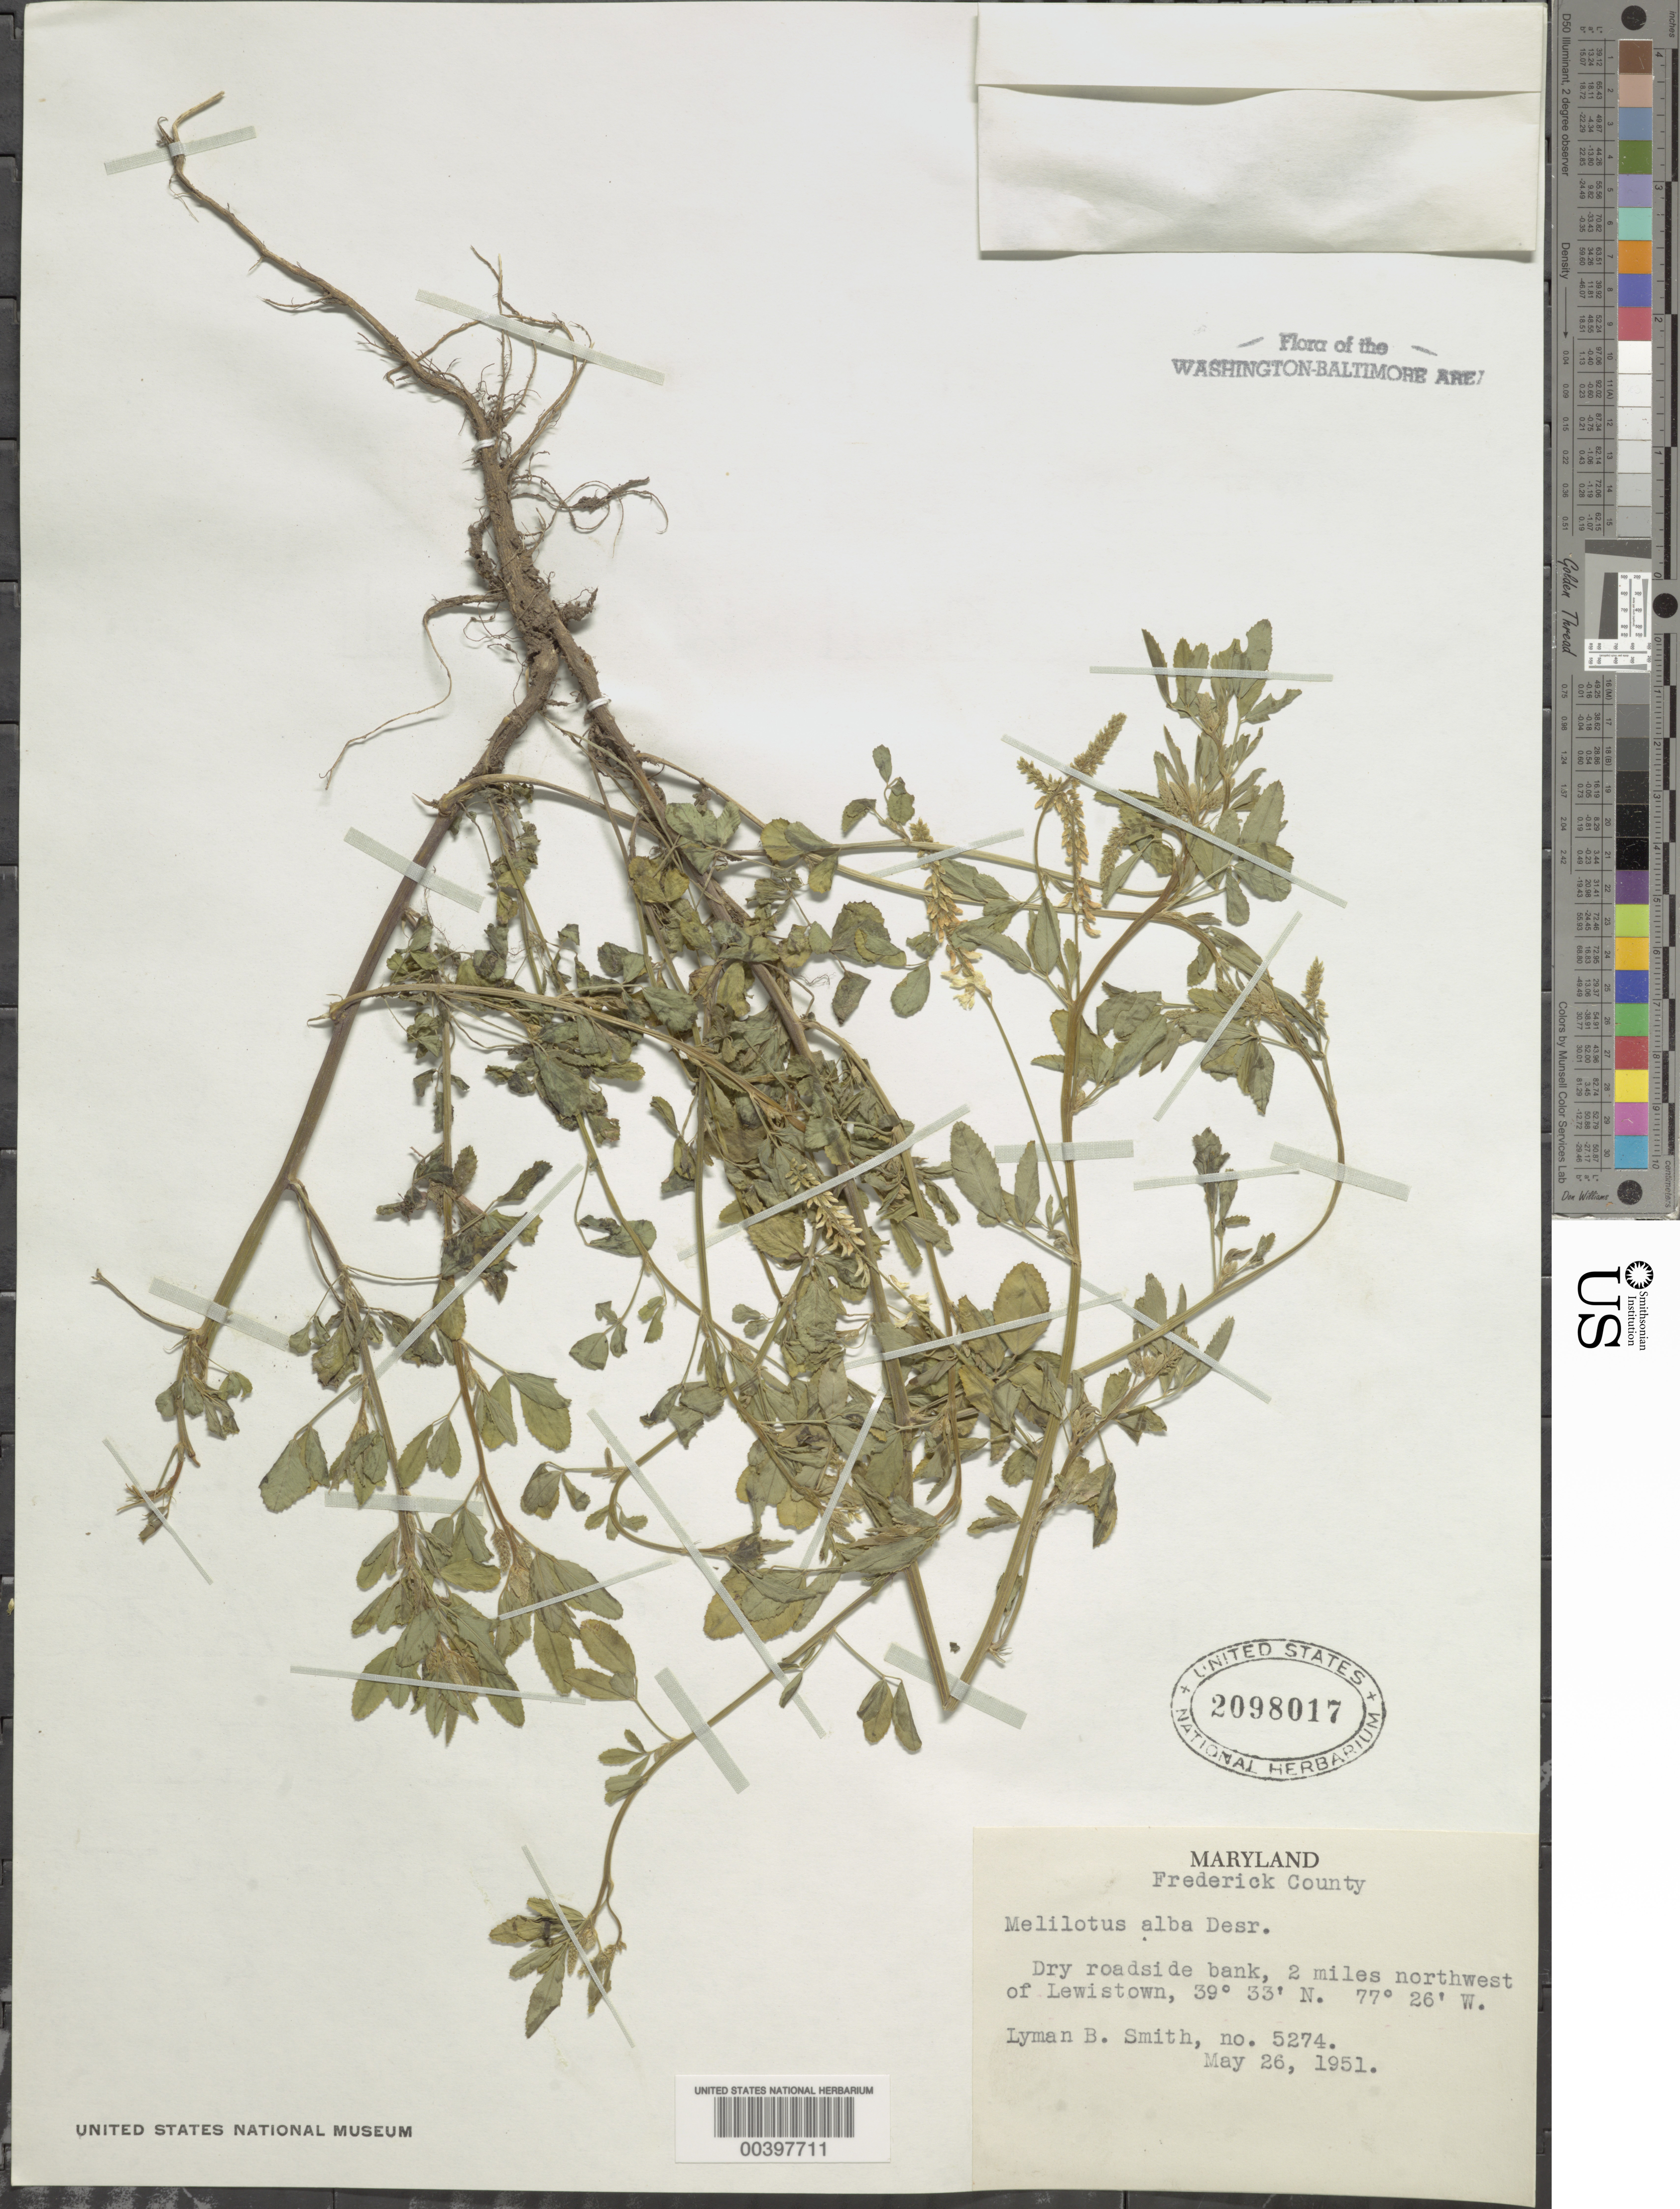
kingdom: Plantae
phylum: Tracheophyta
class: Magnoliopsida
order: Fabales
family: Fabaceae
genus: Melilotus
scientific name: Melilotus albus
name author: Medik.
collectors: L. Smith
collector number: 5274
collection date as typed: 26 May 1951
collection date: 1951-05-26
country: United States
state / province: Maryland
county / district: Frederick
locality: Northwest of Lewistown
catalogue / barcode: US 2098017